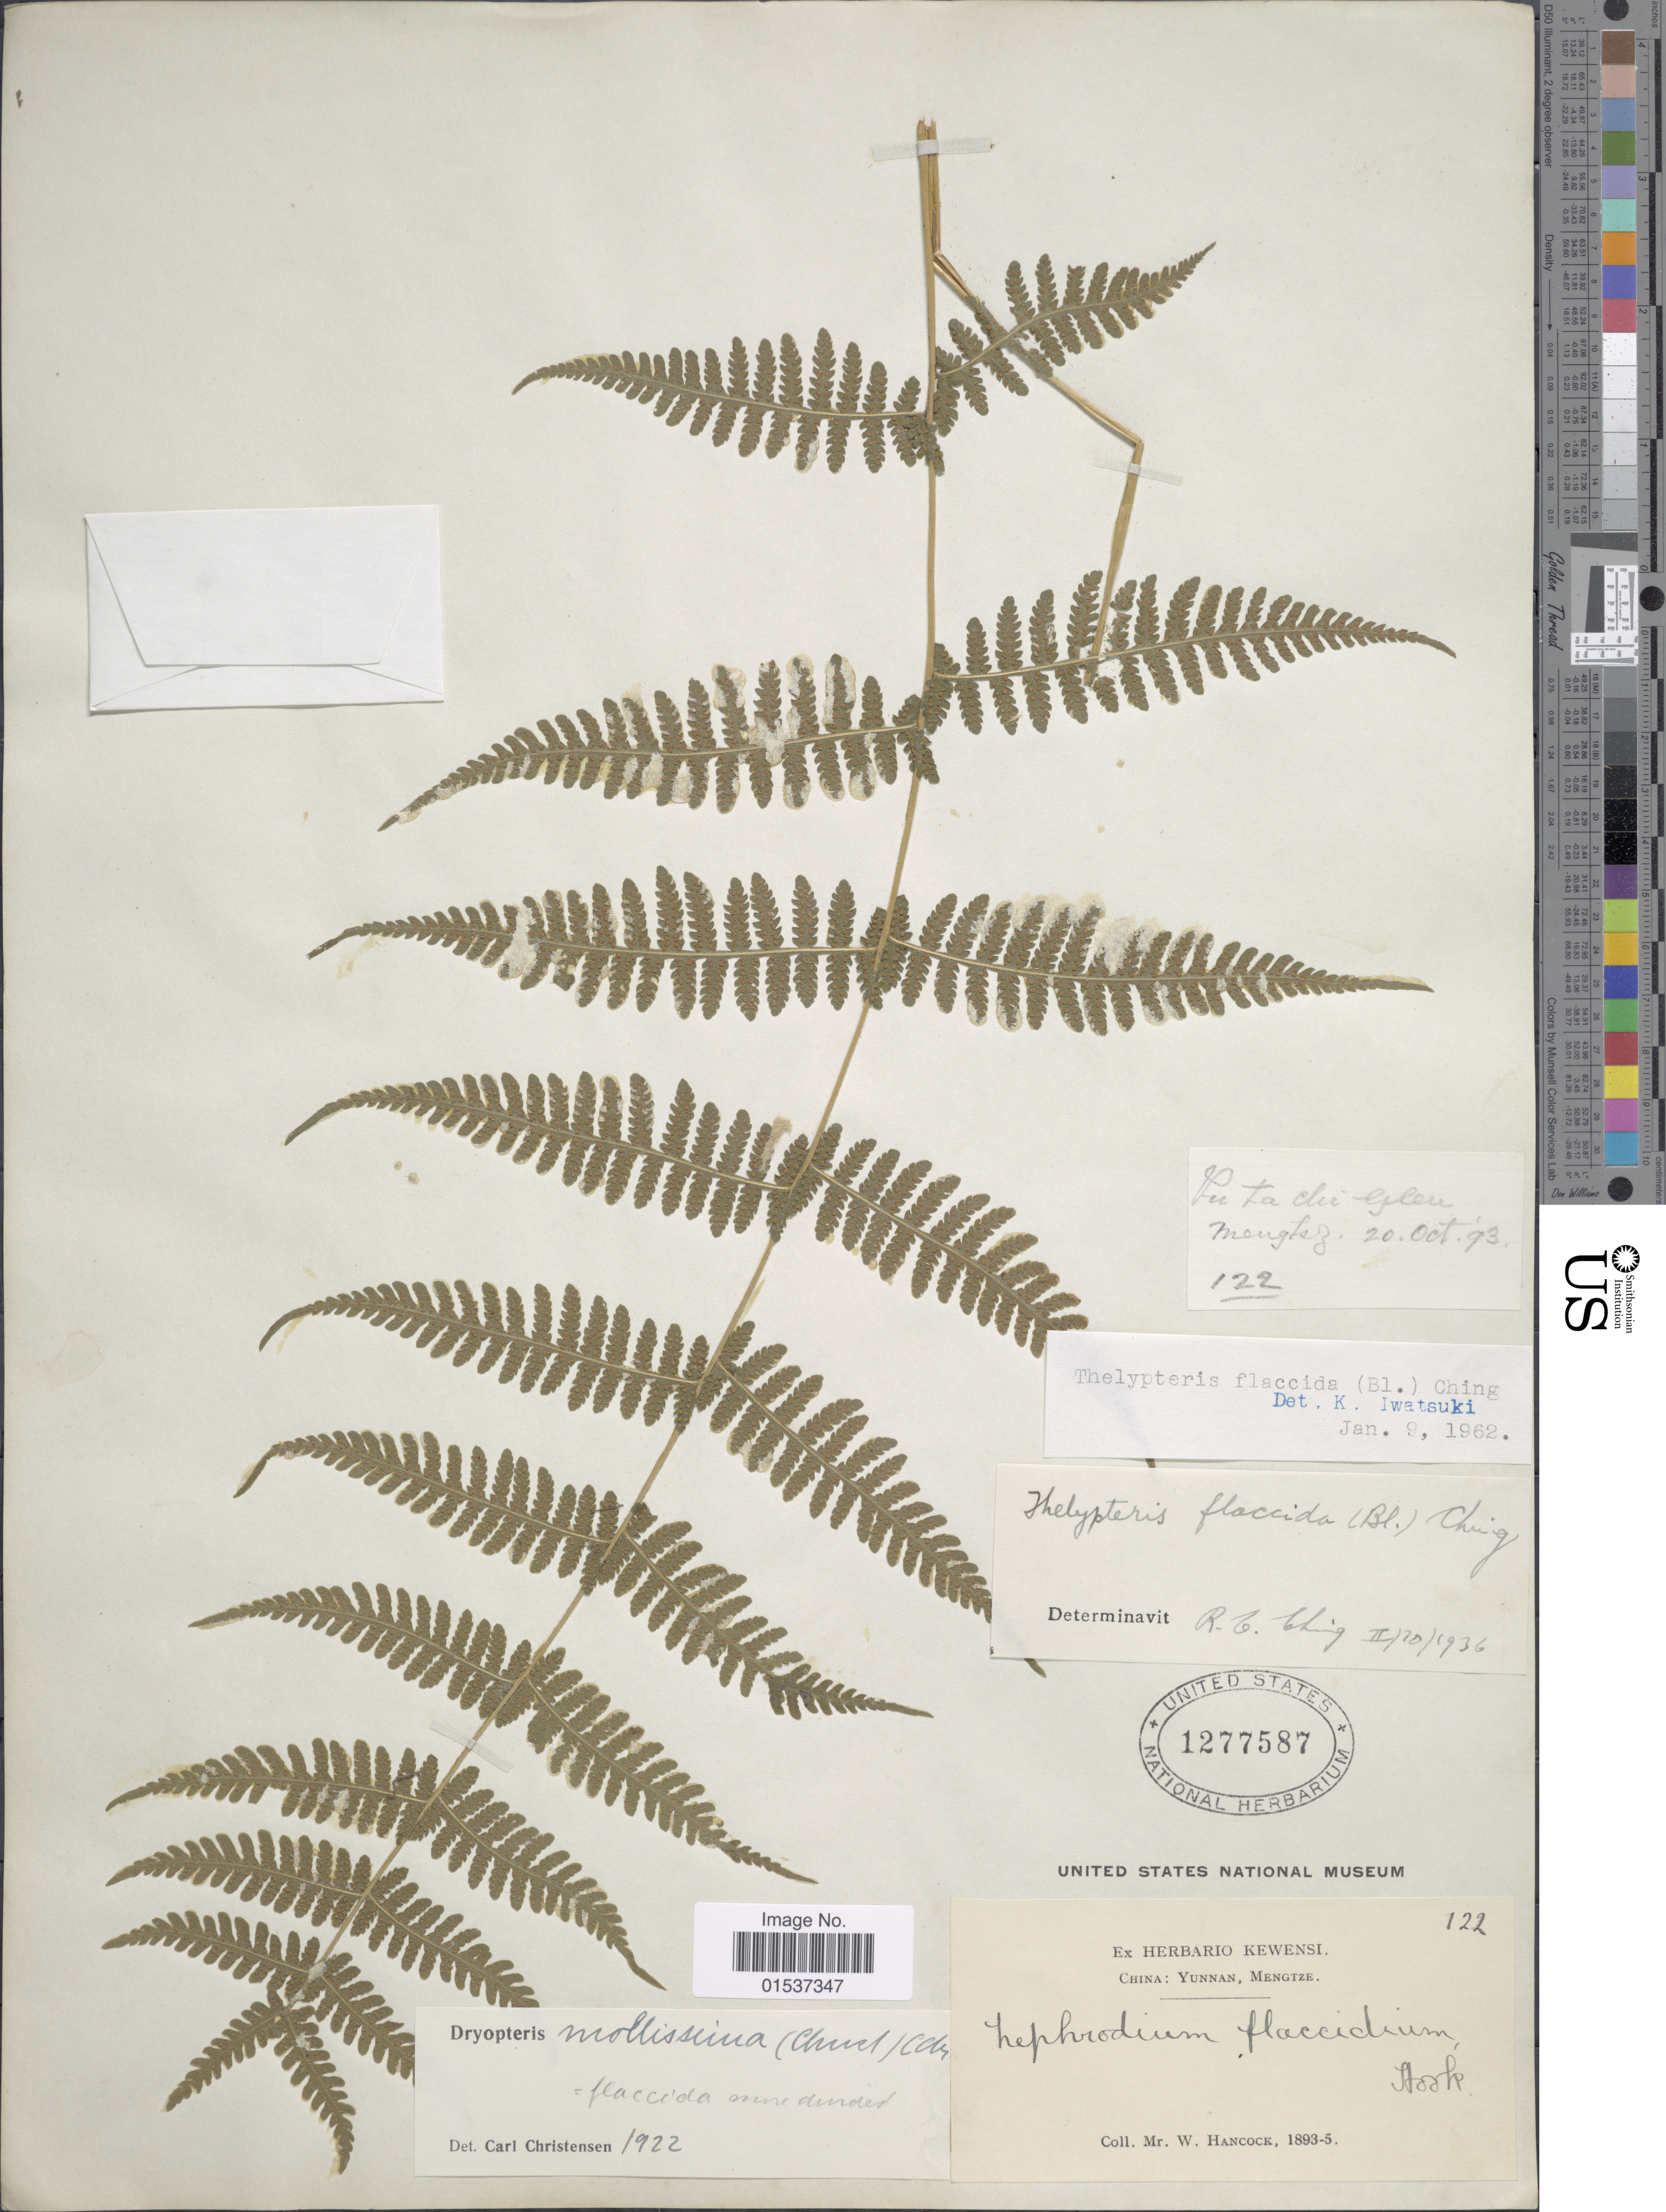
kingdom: Plantae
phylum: Tracheophyta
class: Polypodiopsida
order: Polypodiales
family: Thelypteridaceae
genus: Metathelypteris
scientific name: Metathelypteris flaccida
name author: (Blume) Ching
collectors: W. Hancock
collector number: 122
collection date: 1893/1895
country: China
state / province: Yunnan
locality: Yunnan, Mengtze.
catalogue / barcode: US 1277587